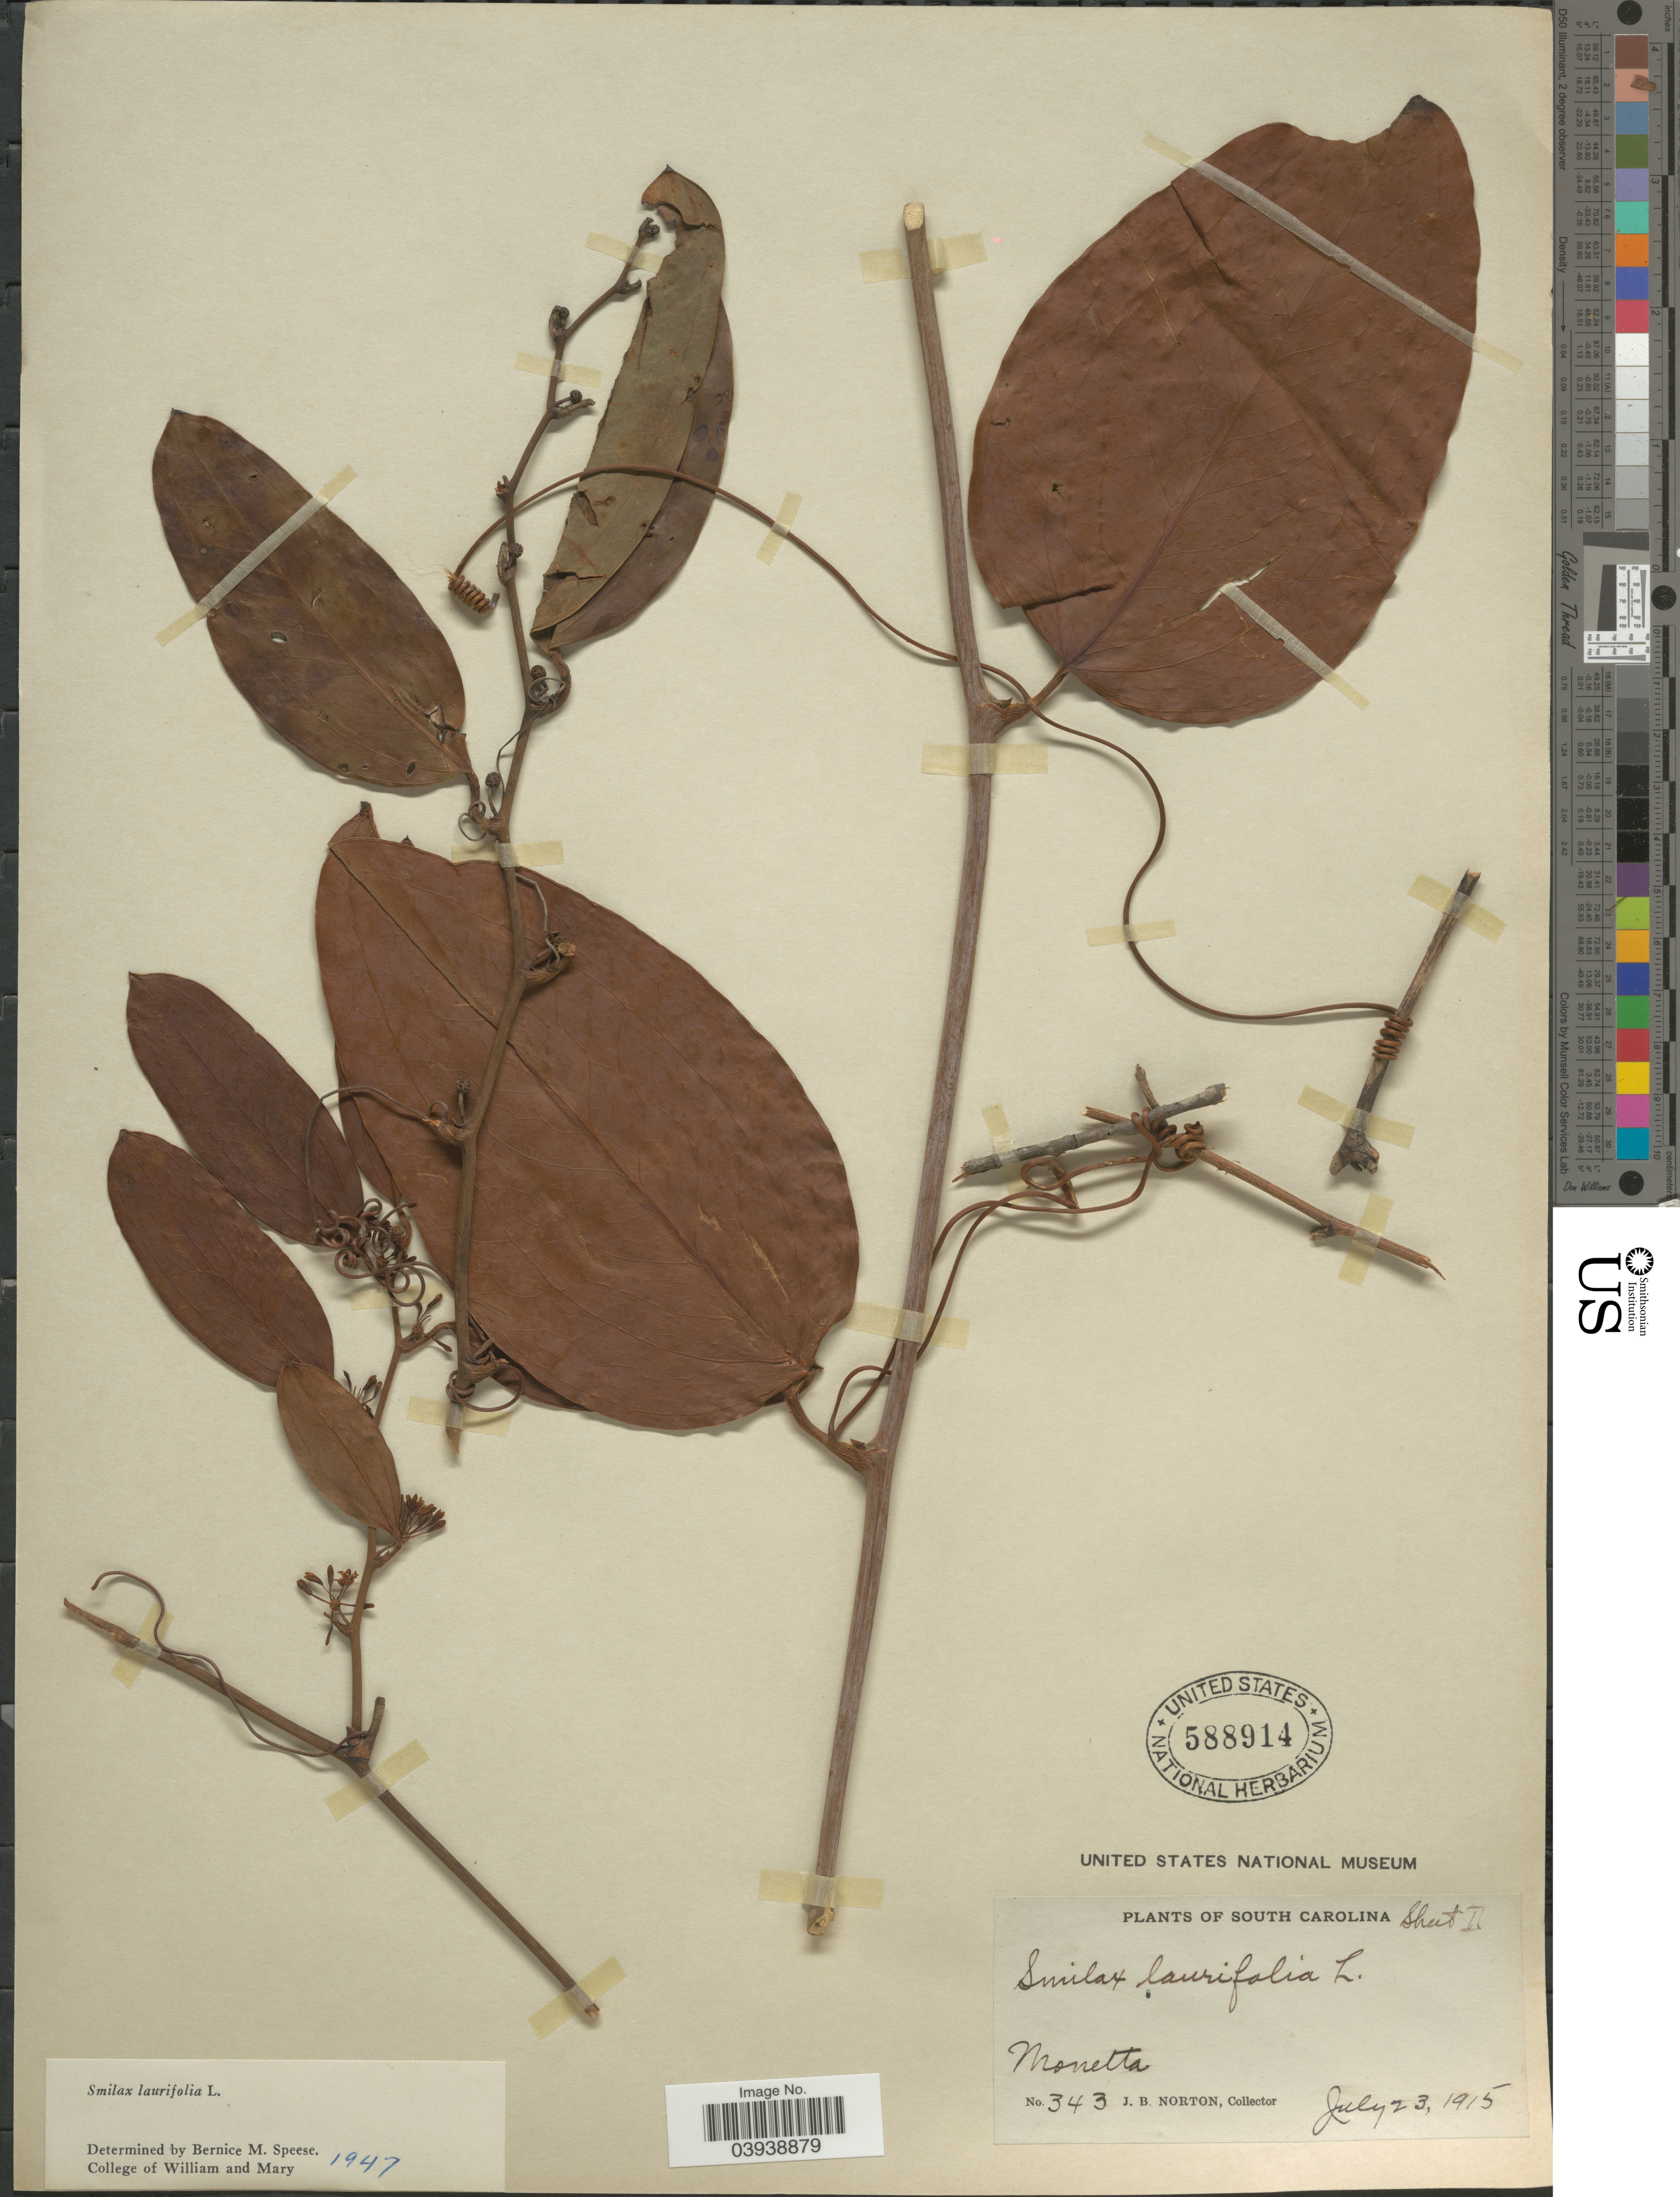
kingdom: Plantae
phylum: Tracheophyta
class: Liliopsida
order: Liliales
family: Smilacaceae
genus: Smilax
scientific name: Smilax laurifolia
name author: L.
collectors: J. B. Norton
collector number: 343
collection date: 1915-07-23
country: United States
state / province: South Carolina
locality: Monetta.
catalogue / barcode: US 588914